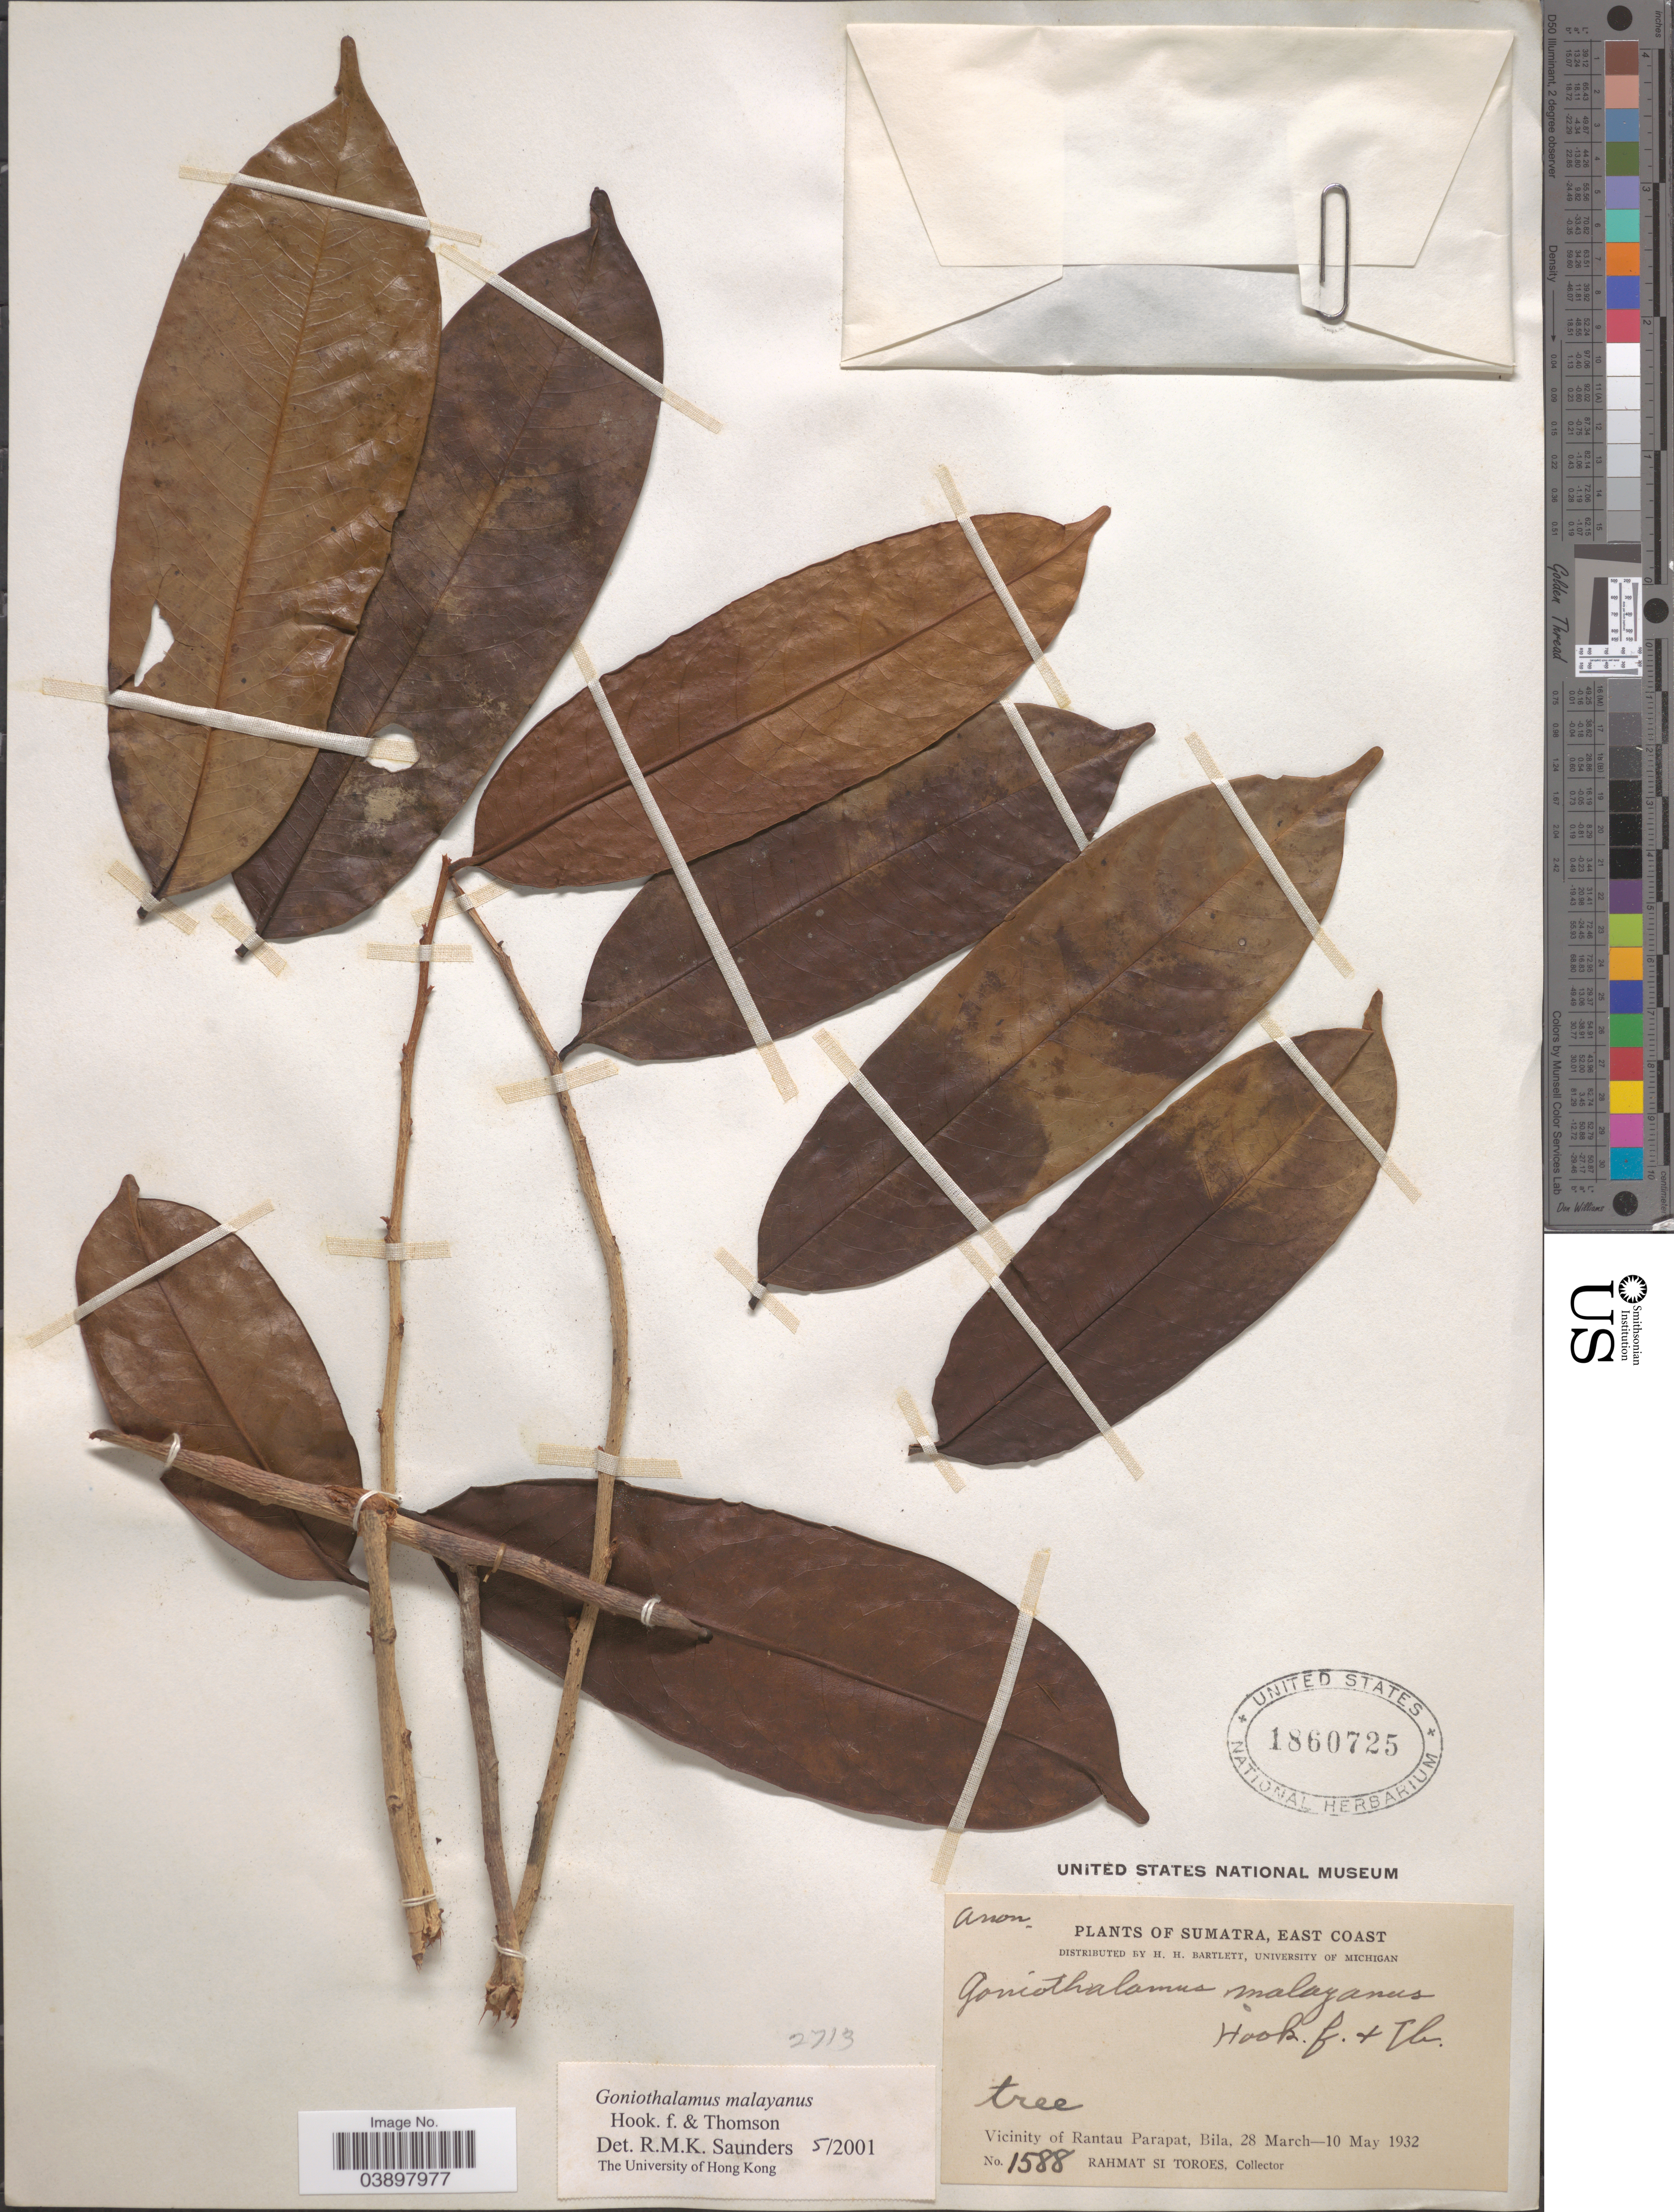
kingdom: Plantae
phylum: Tracheophyta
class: Magnoliopsida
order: Magnoliales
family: Annonaceae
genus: Goniothalamus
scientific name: Goniothalamus malayanus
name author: Hook. f. & Thomson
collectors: Rahmat Si Boeea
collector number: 1588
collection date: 1932-03-28/1932-05-10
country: Indonesia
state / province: Sumatra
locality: East Coast. Vicinity of Rantau Parapat, Bila.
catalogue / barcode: US 1860725